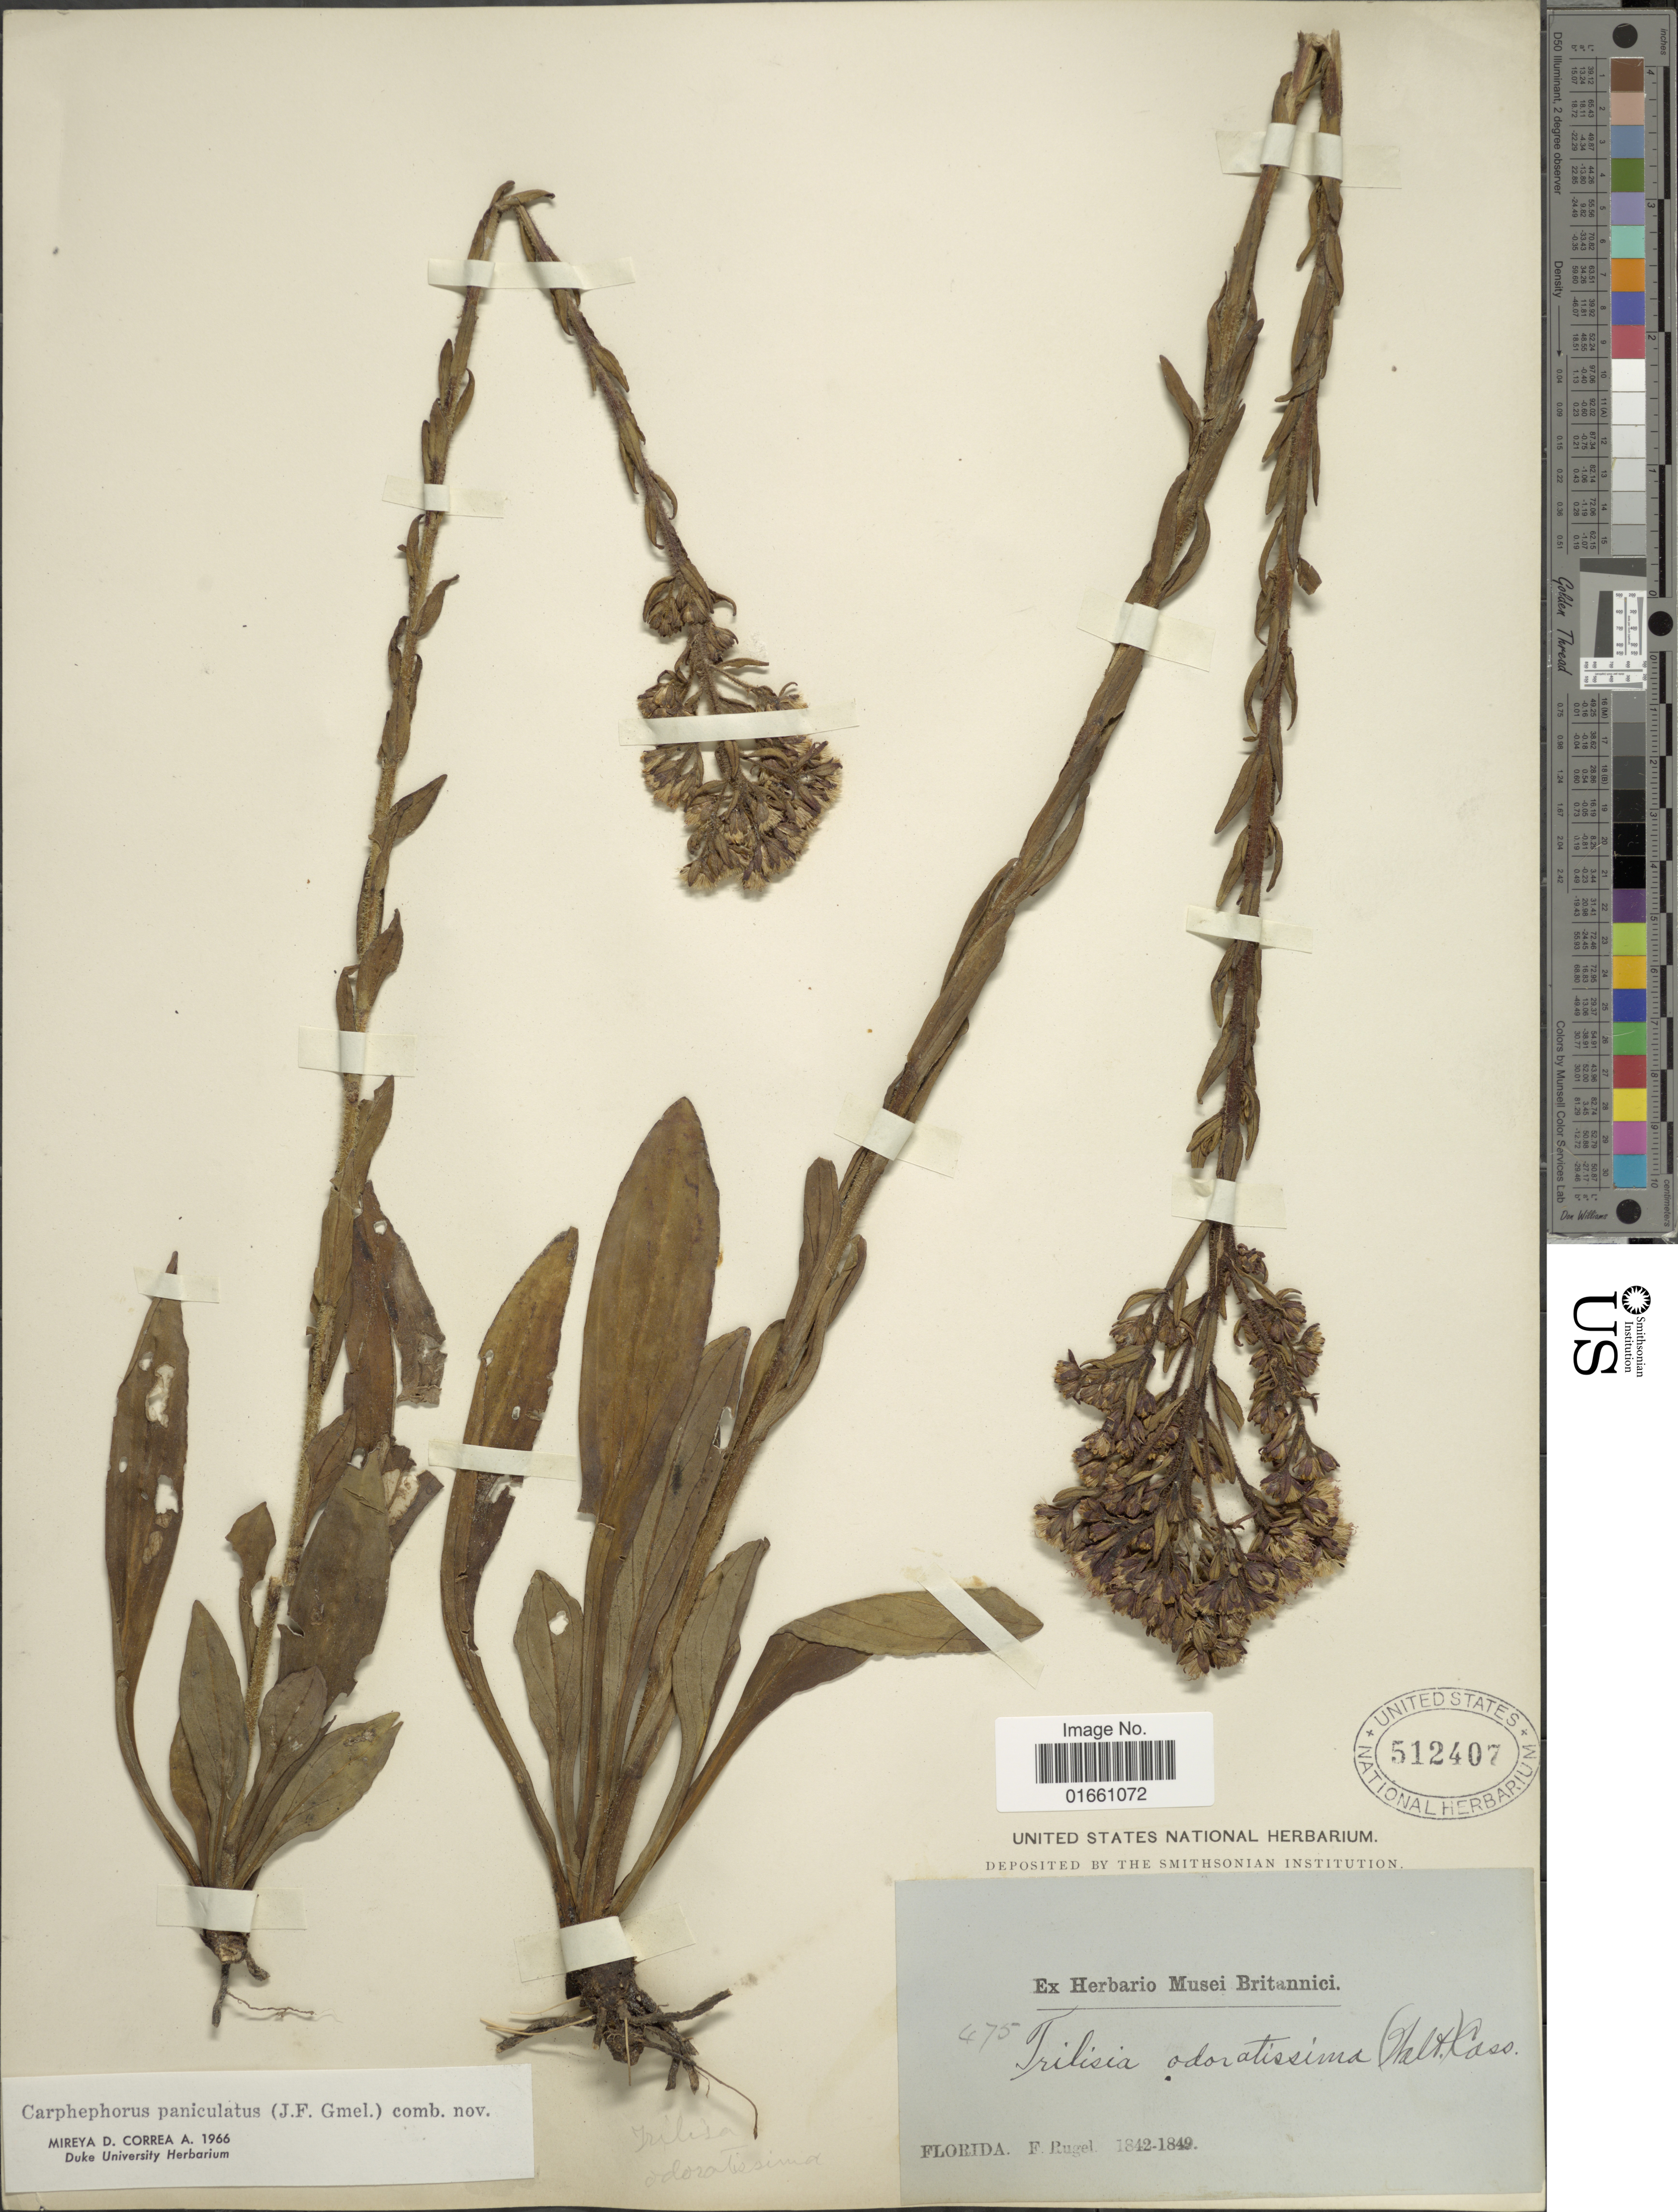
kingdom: Plantae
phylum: Tracheophyta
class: Magnoliopsida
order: Asterales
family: Asteraceae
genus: Trilisa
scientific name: Trilisa paniculata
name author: (J.F. Gmel.) Cass.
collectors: F. Rugel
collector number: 475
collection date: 1842/1849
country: United States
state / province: Florida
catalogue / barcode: US 512407